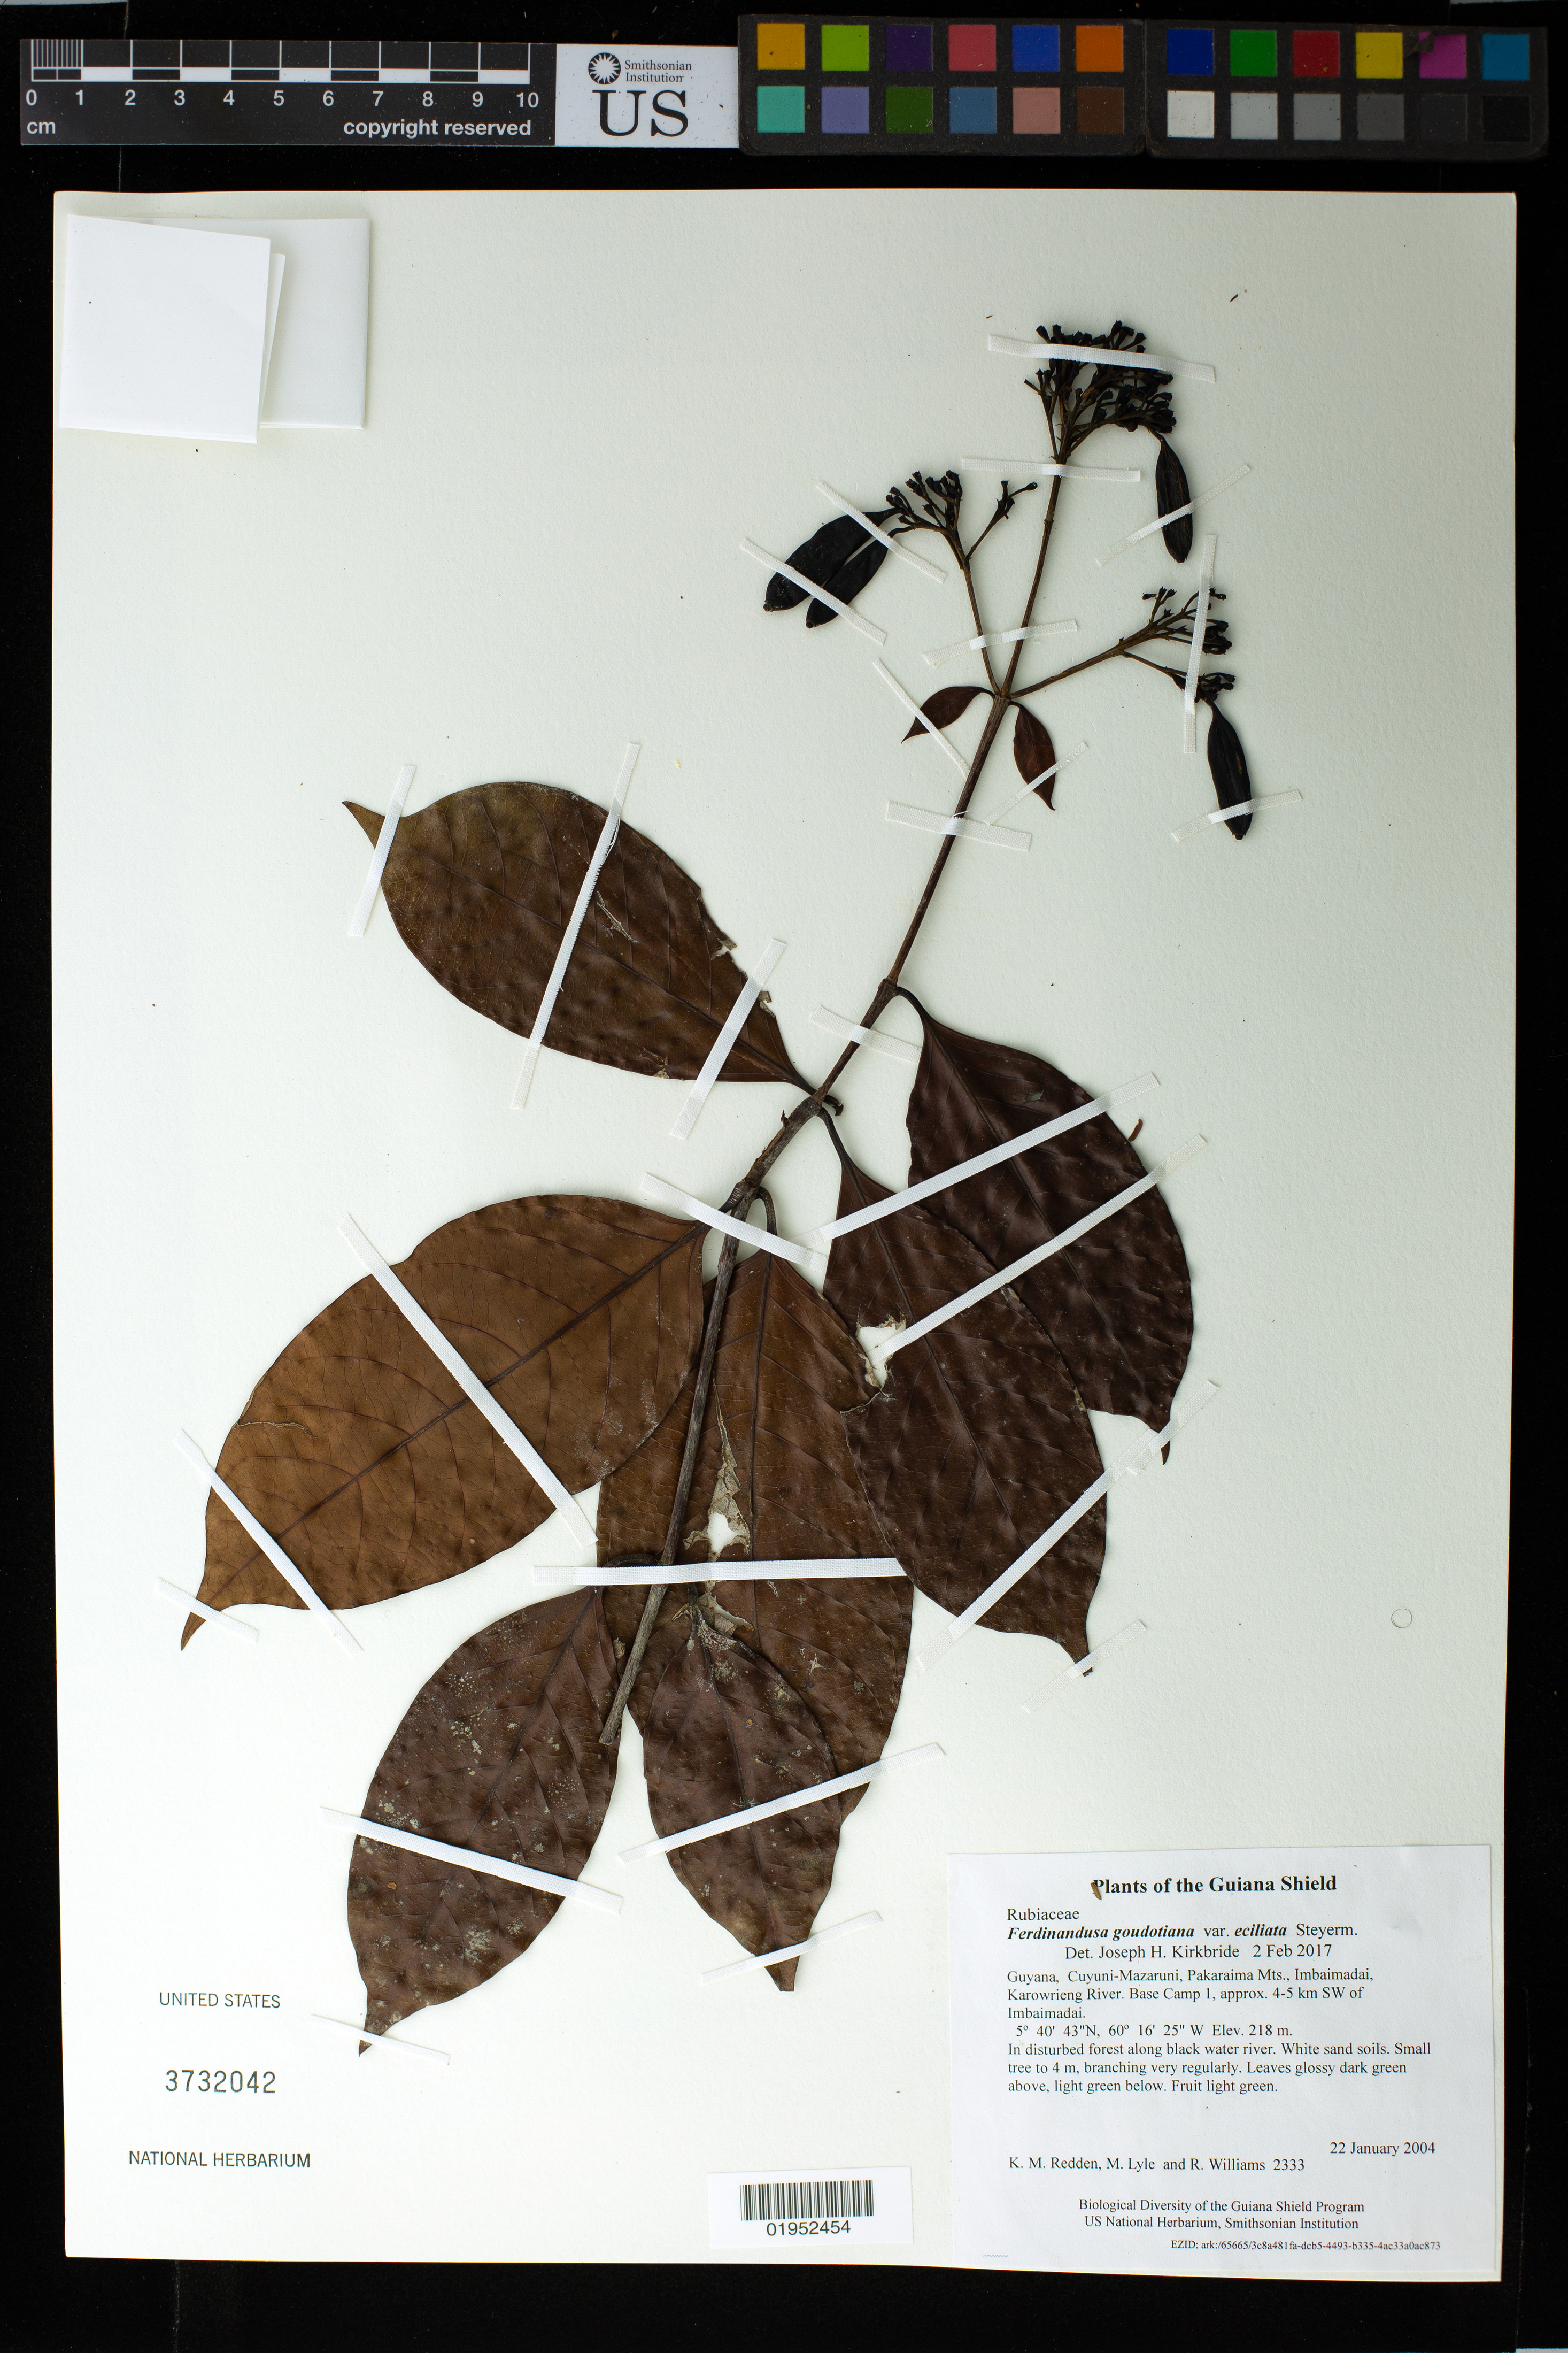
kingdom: Plantae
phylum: Tracheophyta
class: Magnoliopsida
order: Gentianales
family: Rubiaceae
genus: Ferdinandusa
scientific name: Ferdinandusa goudotiana var. eciliata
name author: Steyerm.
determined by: Kirkbride, J. H.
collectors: K. M. Redden, M. Lyle & R. Williams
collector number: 2333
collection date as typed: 22 January 2004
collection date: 2004-01-22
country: Guyana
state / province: Cuyuni-Mazaruni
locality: Pakaraima Mts., Imbaimadai, Karowrieng River. Base Camp 1, approx. 4-5 km SW of Imbaimadai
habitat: In disturbed forest along black water river. White sand soils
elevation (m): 218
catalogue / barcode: US 3732042